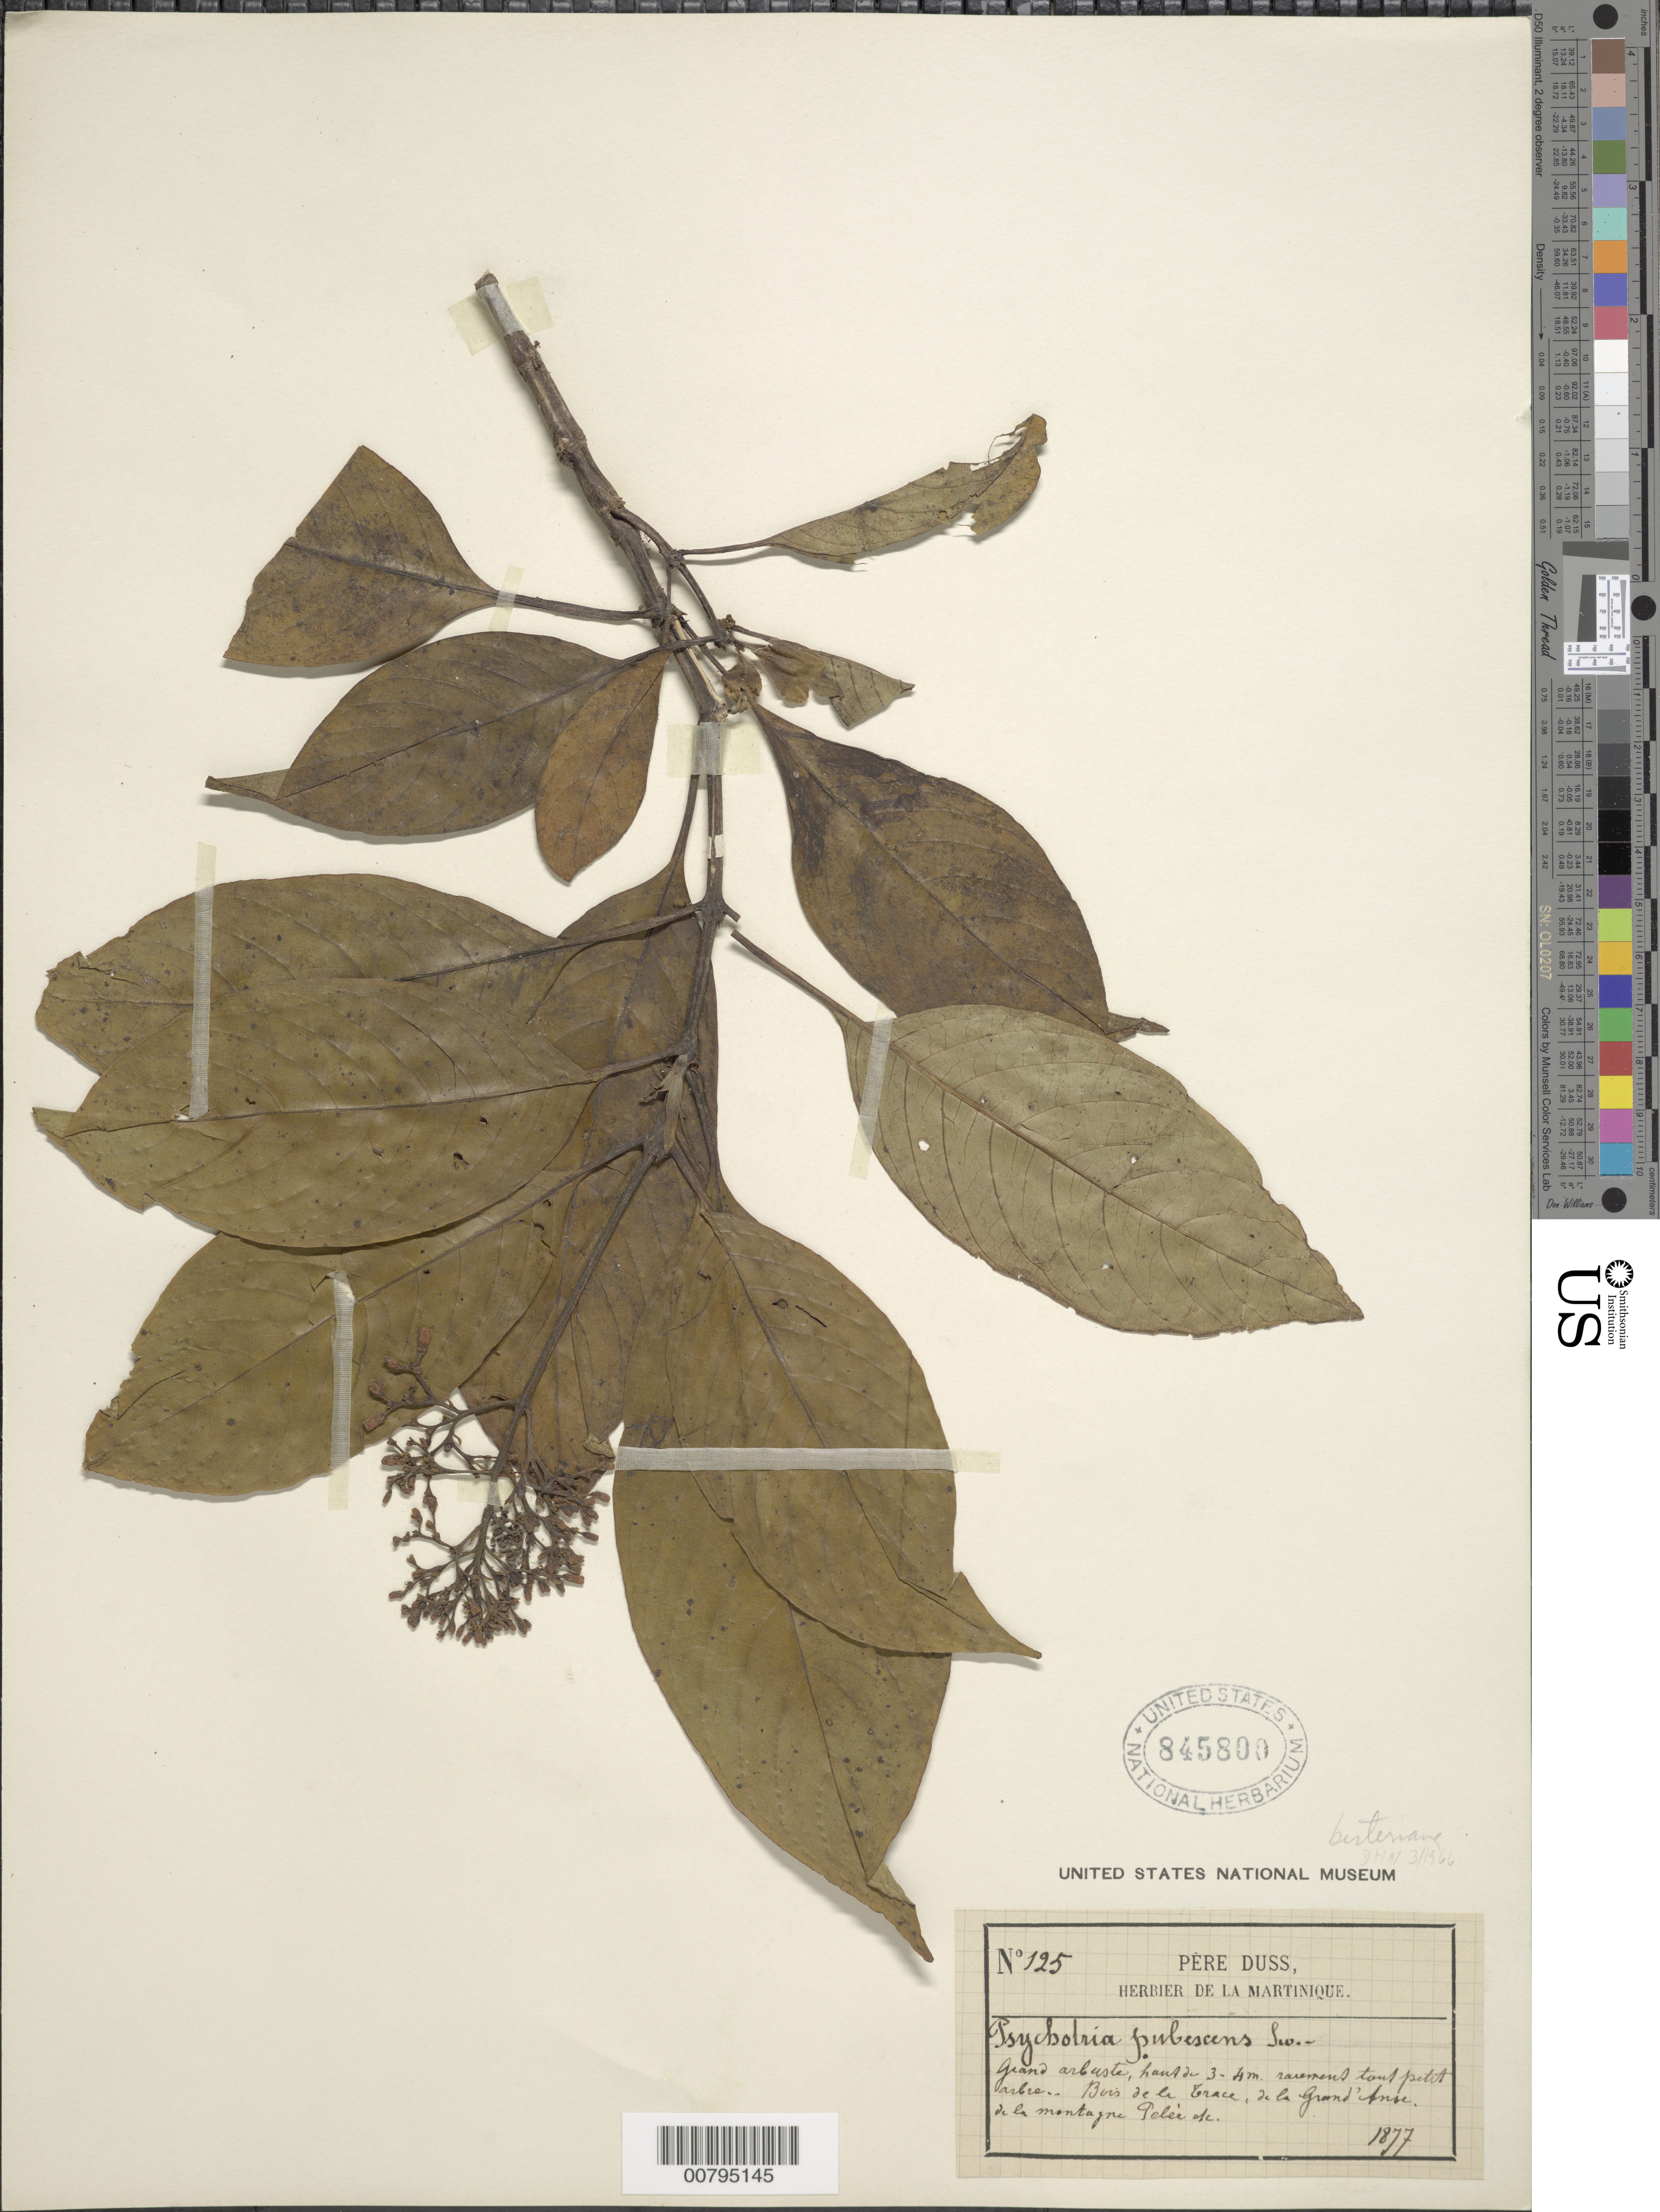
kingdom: Plantae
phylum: Tracheophyta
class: Magnoliopsida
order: Gentianales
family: Rubiaceae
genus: Psychotria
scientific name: Psychotria berteroana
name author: DC.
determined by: Nicolson, Dan H.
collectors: Père Duss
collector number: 125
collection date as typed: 1877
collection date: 1877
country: Martinique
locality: Bois de la Trace, de la Grand 'Anse. De la montagne Peleè etc.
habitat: Woods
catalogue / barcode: US 845800